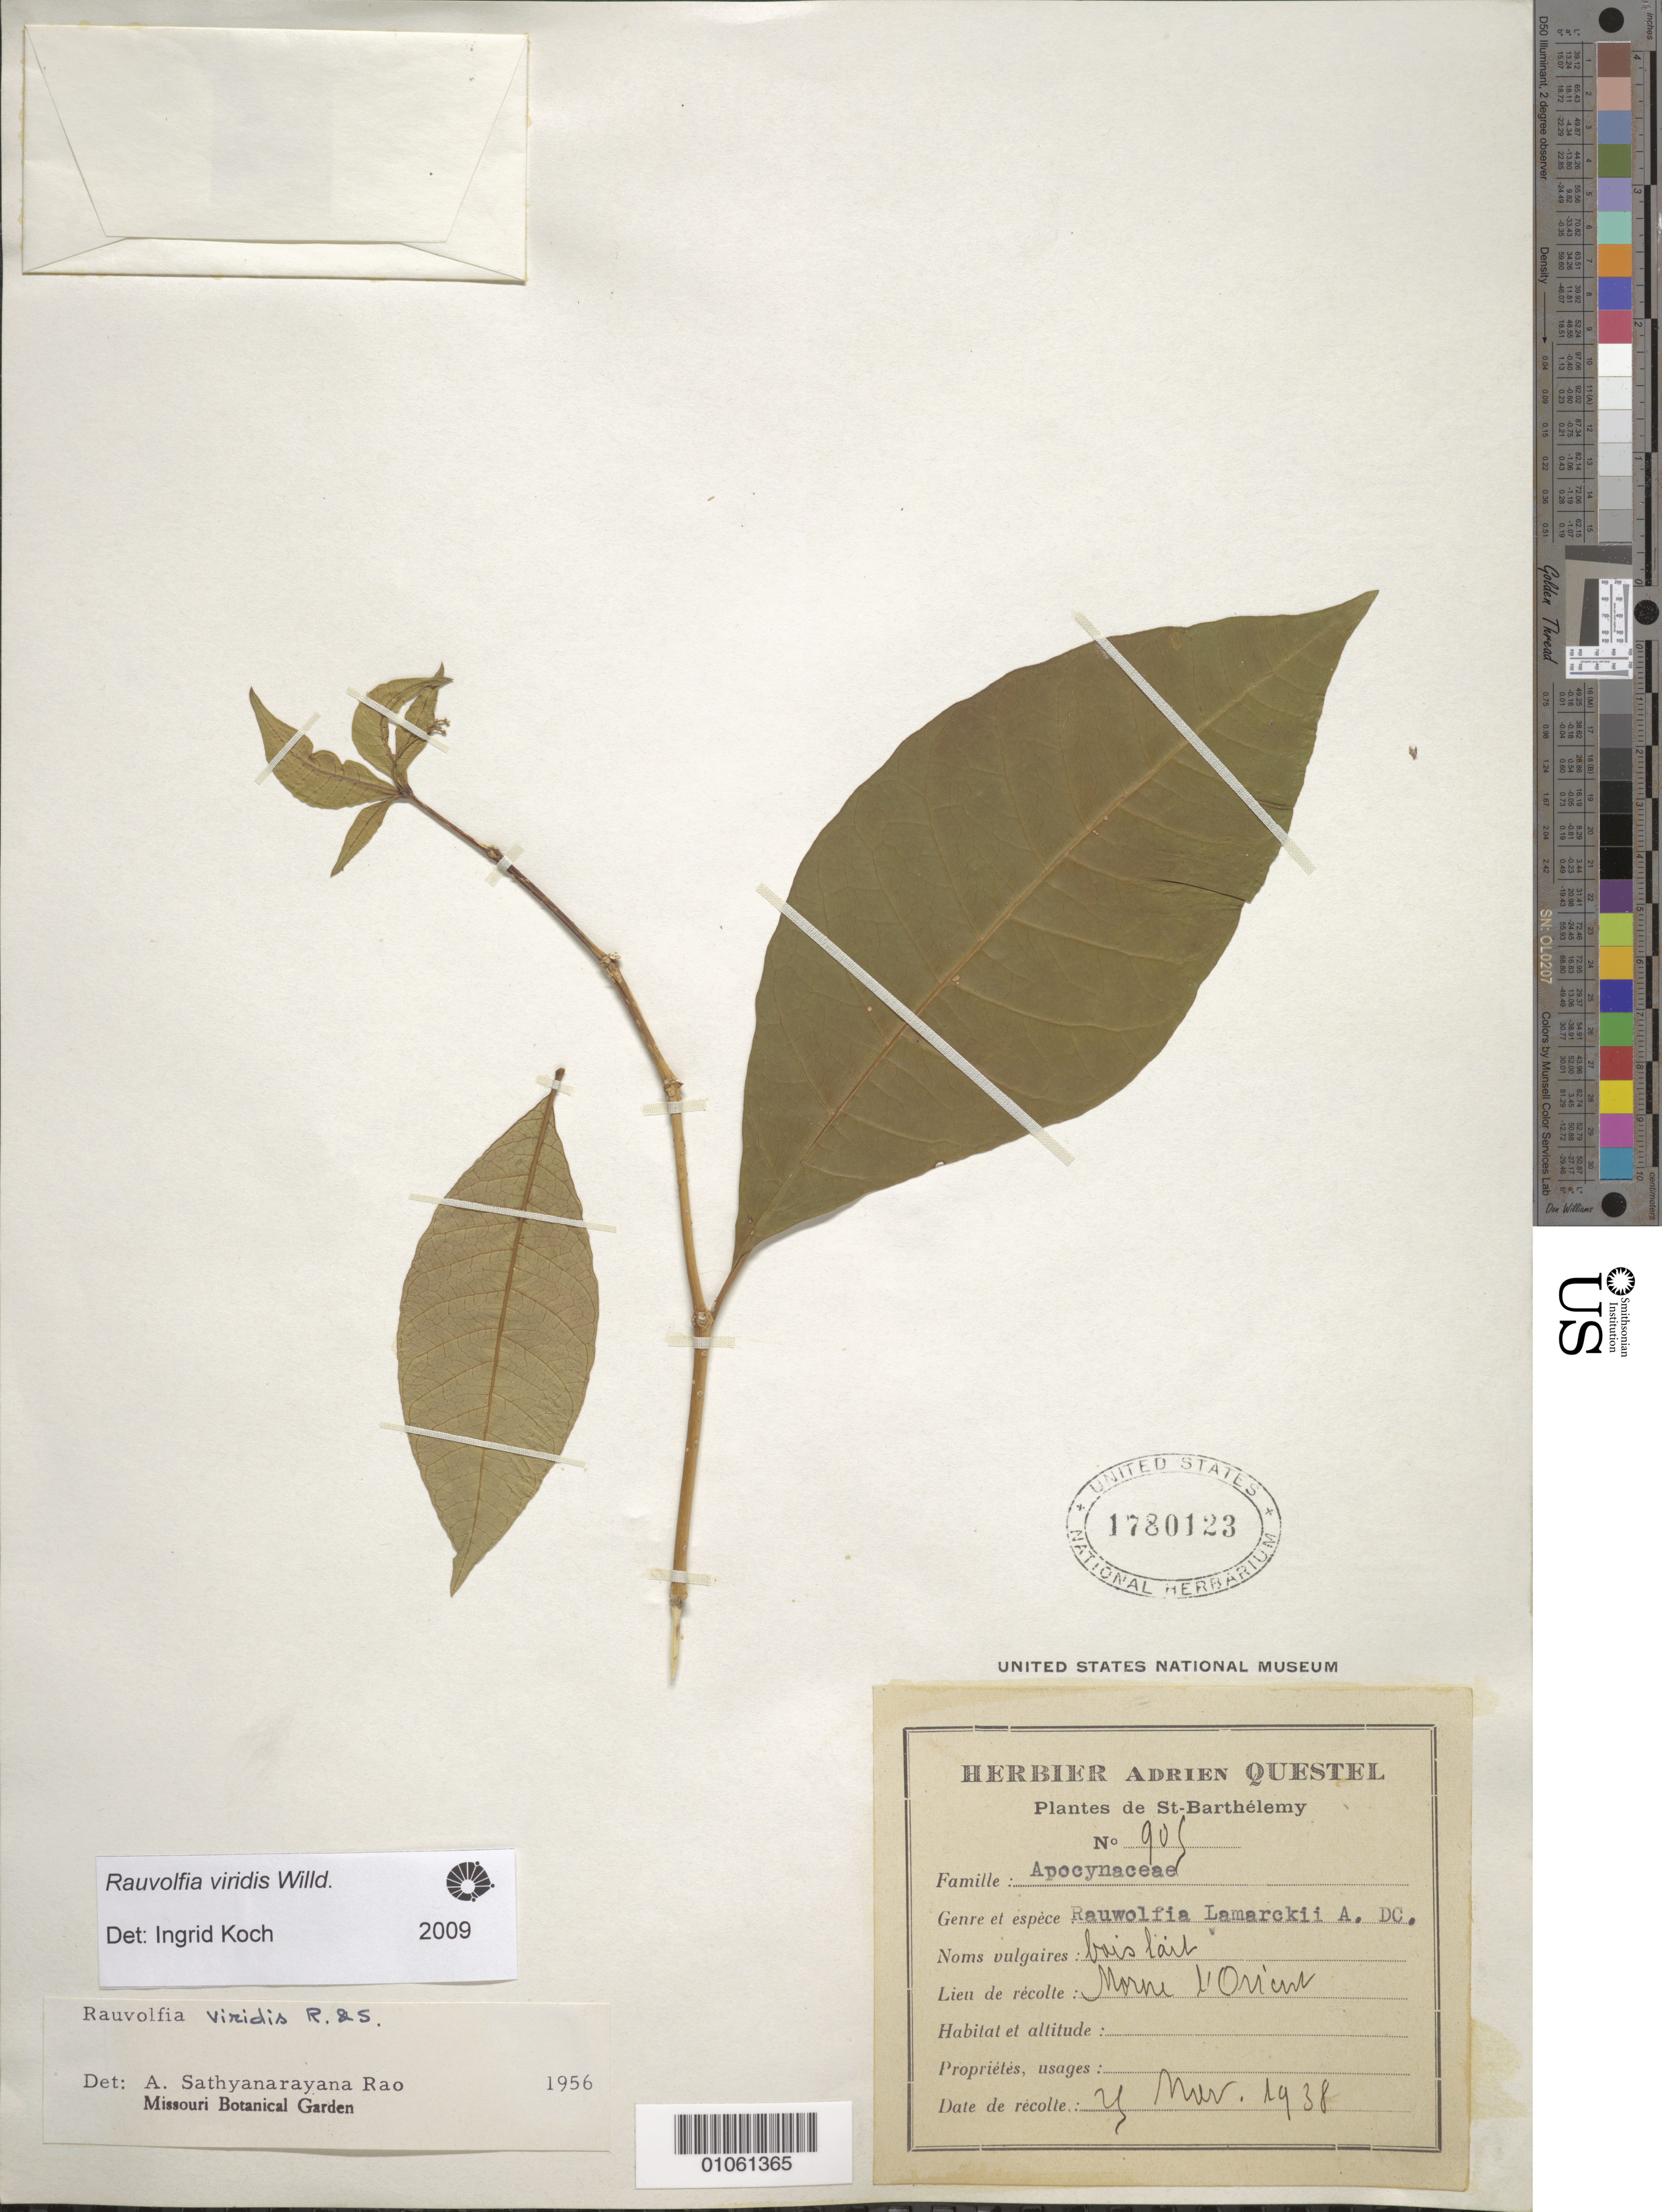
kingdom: Plantae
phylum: Tracheophyta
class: Magnoliopsida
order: Gentianales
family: Apocynaceae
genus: Rauvolfia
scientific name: Rauvolfia viridis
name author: Willd. ex Roem. & Schult.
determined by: Koch, I.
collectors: A. Questel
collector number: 905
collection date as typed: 25 Mar 1938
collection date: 1938-03-25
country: Saint Barthélemy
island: St. Barthélemy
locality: Morne l'Orient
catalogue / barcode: US 1780123